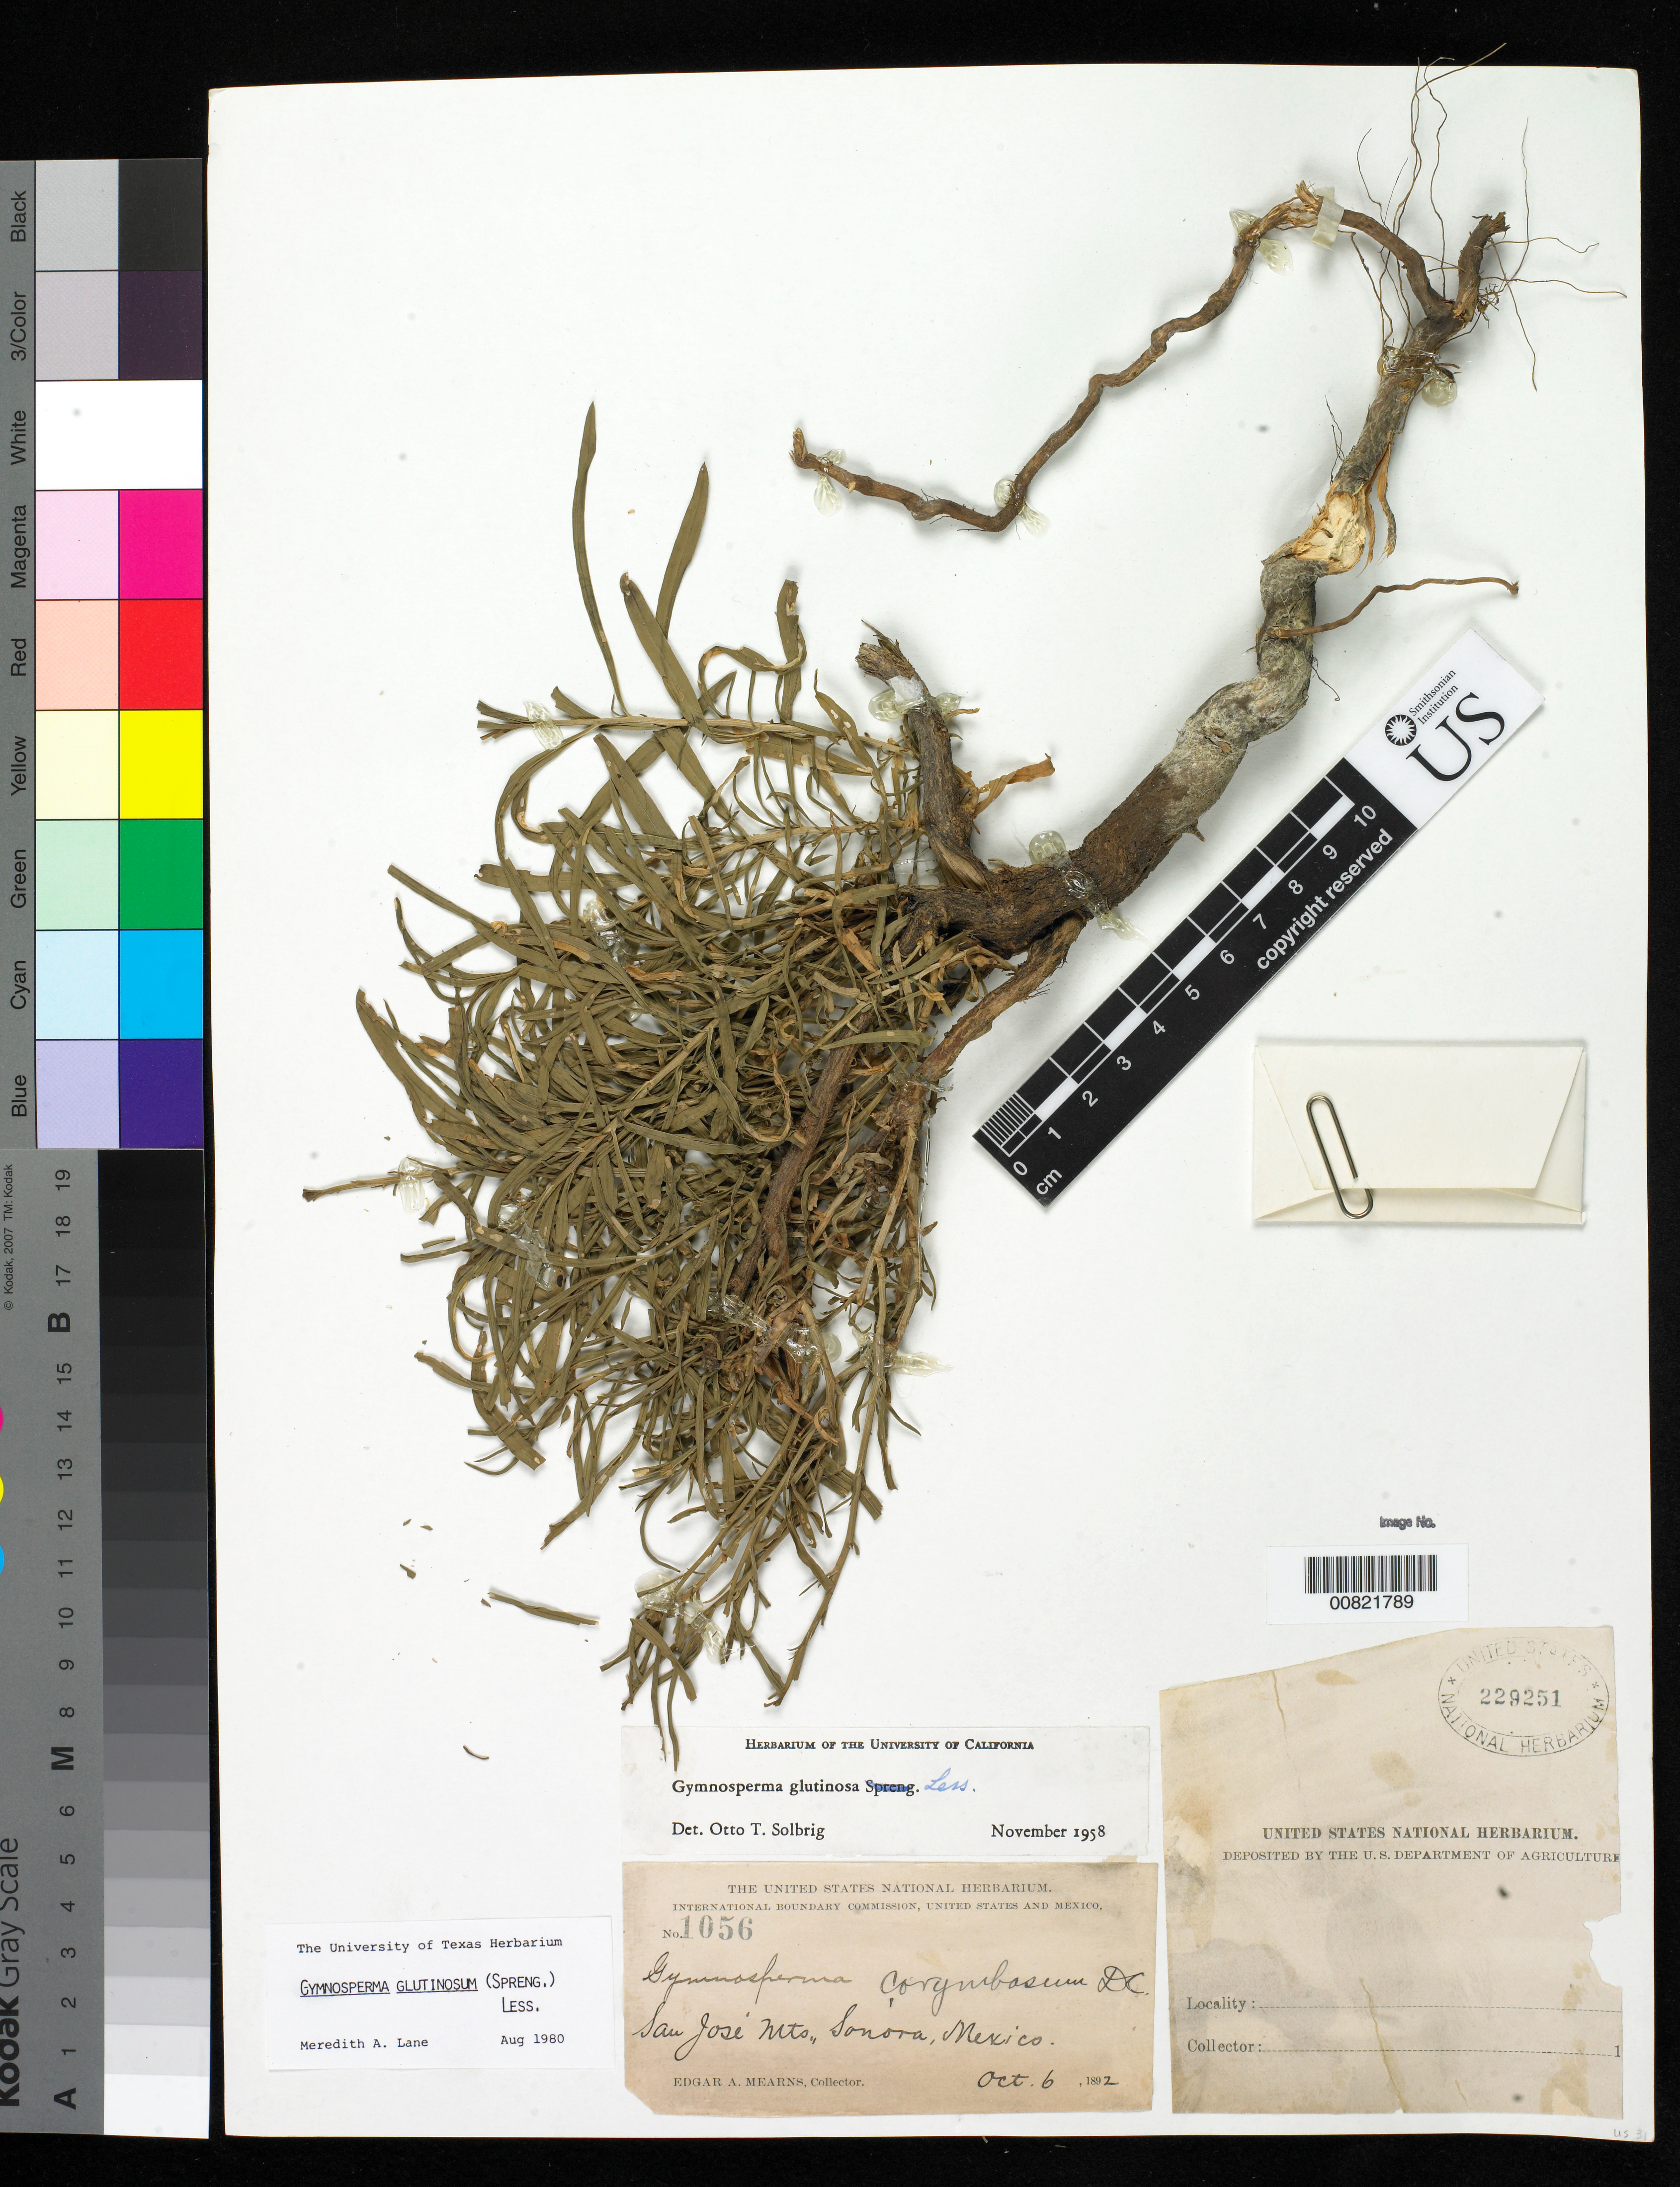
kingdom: Plantae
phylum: Tracheophyta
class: Magnoliopsida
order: Asterales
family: Asteraceae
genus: Gymnosperma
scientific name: Gymnosperma glutinosum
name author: (Spreng.) Less.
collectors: E. A. Mearns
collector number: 1056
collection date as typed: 06 Oct 1892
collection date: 1892-10-06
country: Mexico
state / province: Sonora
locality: San José Mts., Sonora.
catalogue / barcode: US 229251